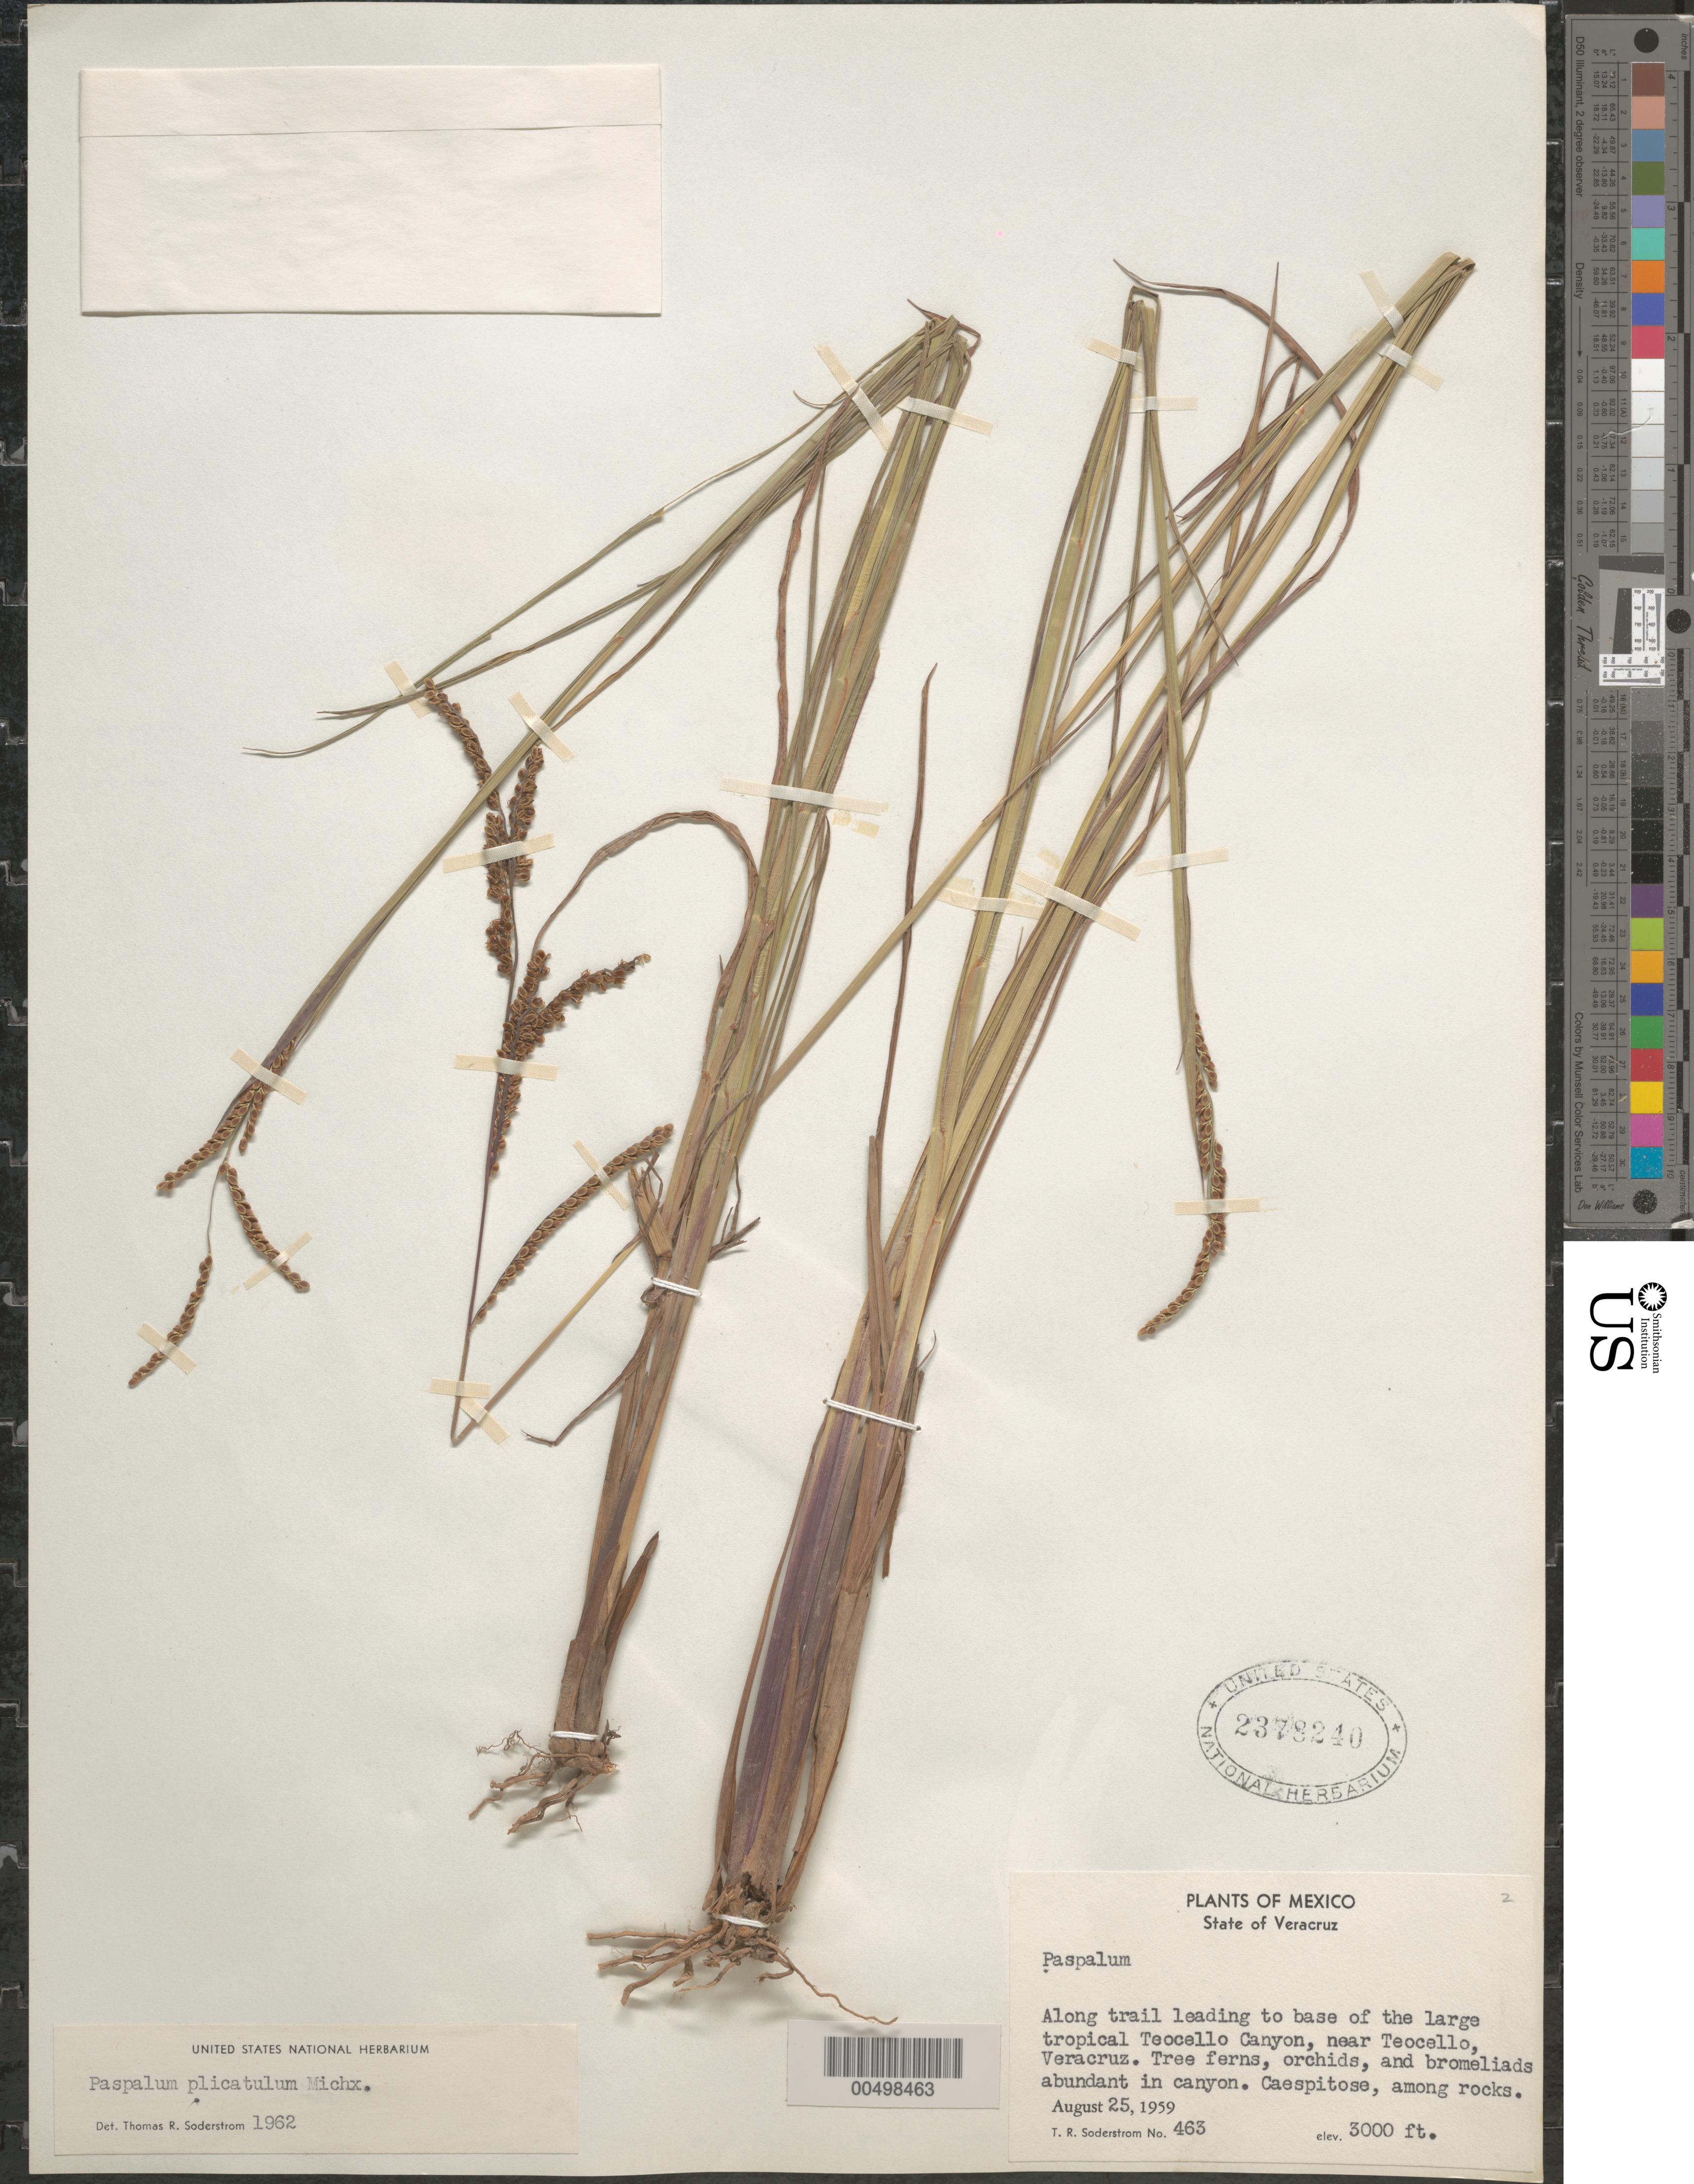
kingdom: Plantae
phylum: Tracheophyta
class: Liliopsida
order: Poales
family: Poaceae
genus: Paspalum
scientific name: Paspalum plicatulum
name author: Michx.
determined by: Soderstrom, T. R.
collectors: T. R. Soderstrom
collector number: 463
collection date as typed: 25 Aug 1959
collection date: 1959-08-25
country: Mexico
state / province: Veracruz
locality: Along trail leading to base of the large tropical Teocello Canyon, near Teocello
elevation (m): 914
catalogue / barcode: US 2378240